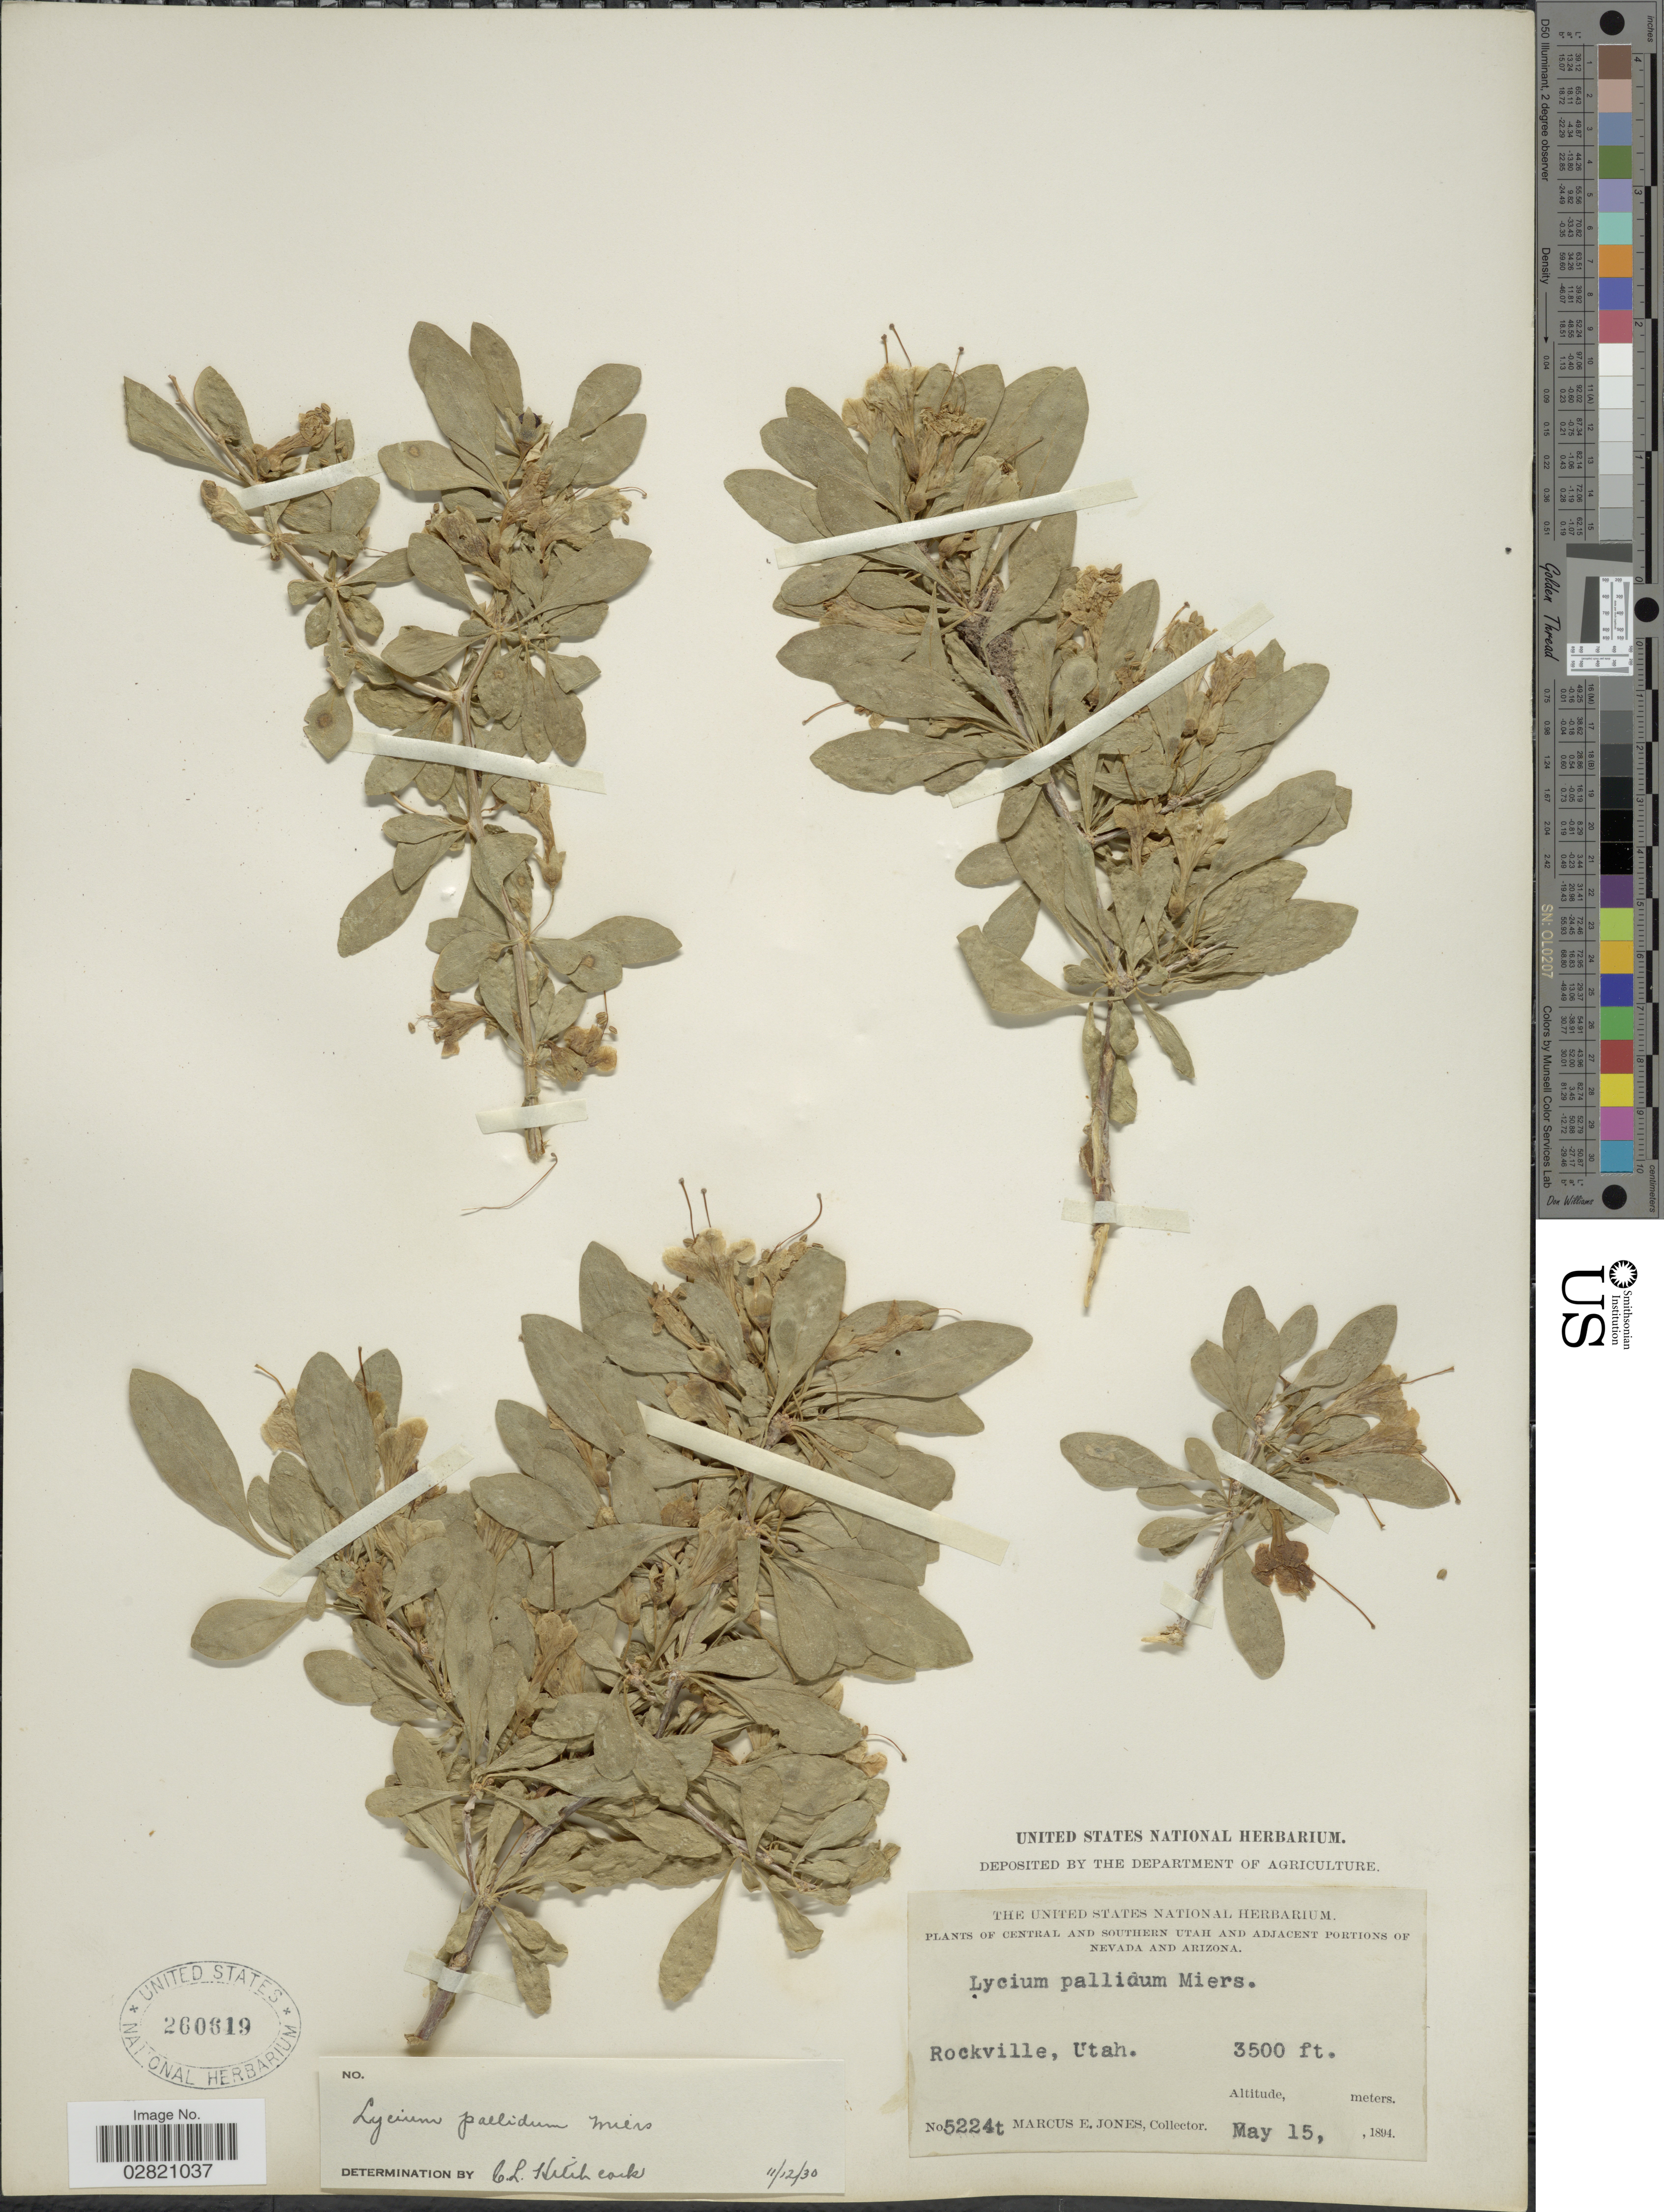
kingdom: Plantae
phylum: Tracheophyta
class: Magnoliopsida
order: Solanales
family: Solanaceae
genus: Lycium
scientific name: Lycium pallidum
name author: Miers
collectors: M. E. Jones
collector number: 5224t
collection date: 1894-05-15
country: United States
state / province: Utah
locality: Central and Southern Utah. Rockville.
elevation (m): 1067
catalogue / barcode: US 260619